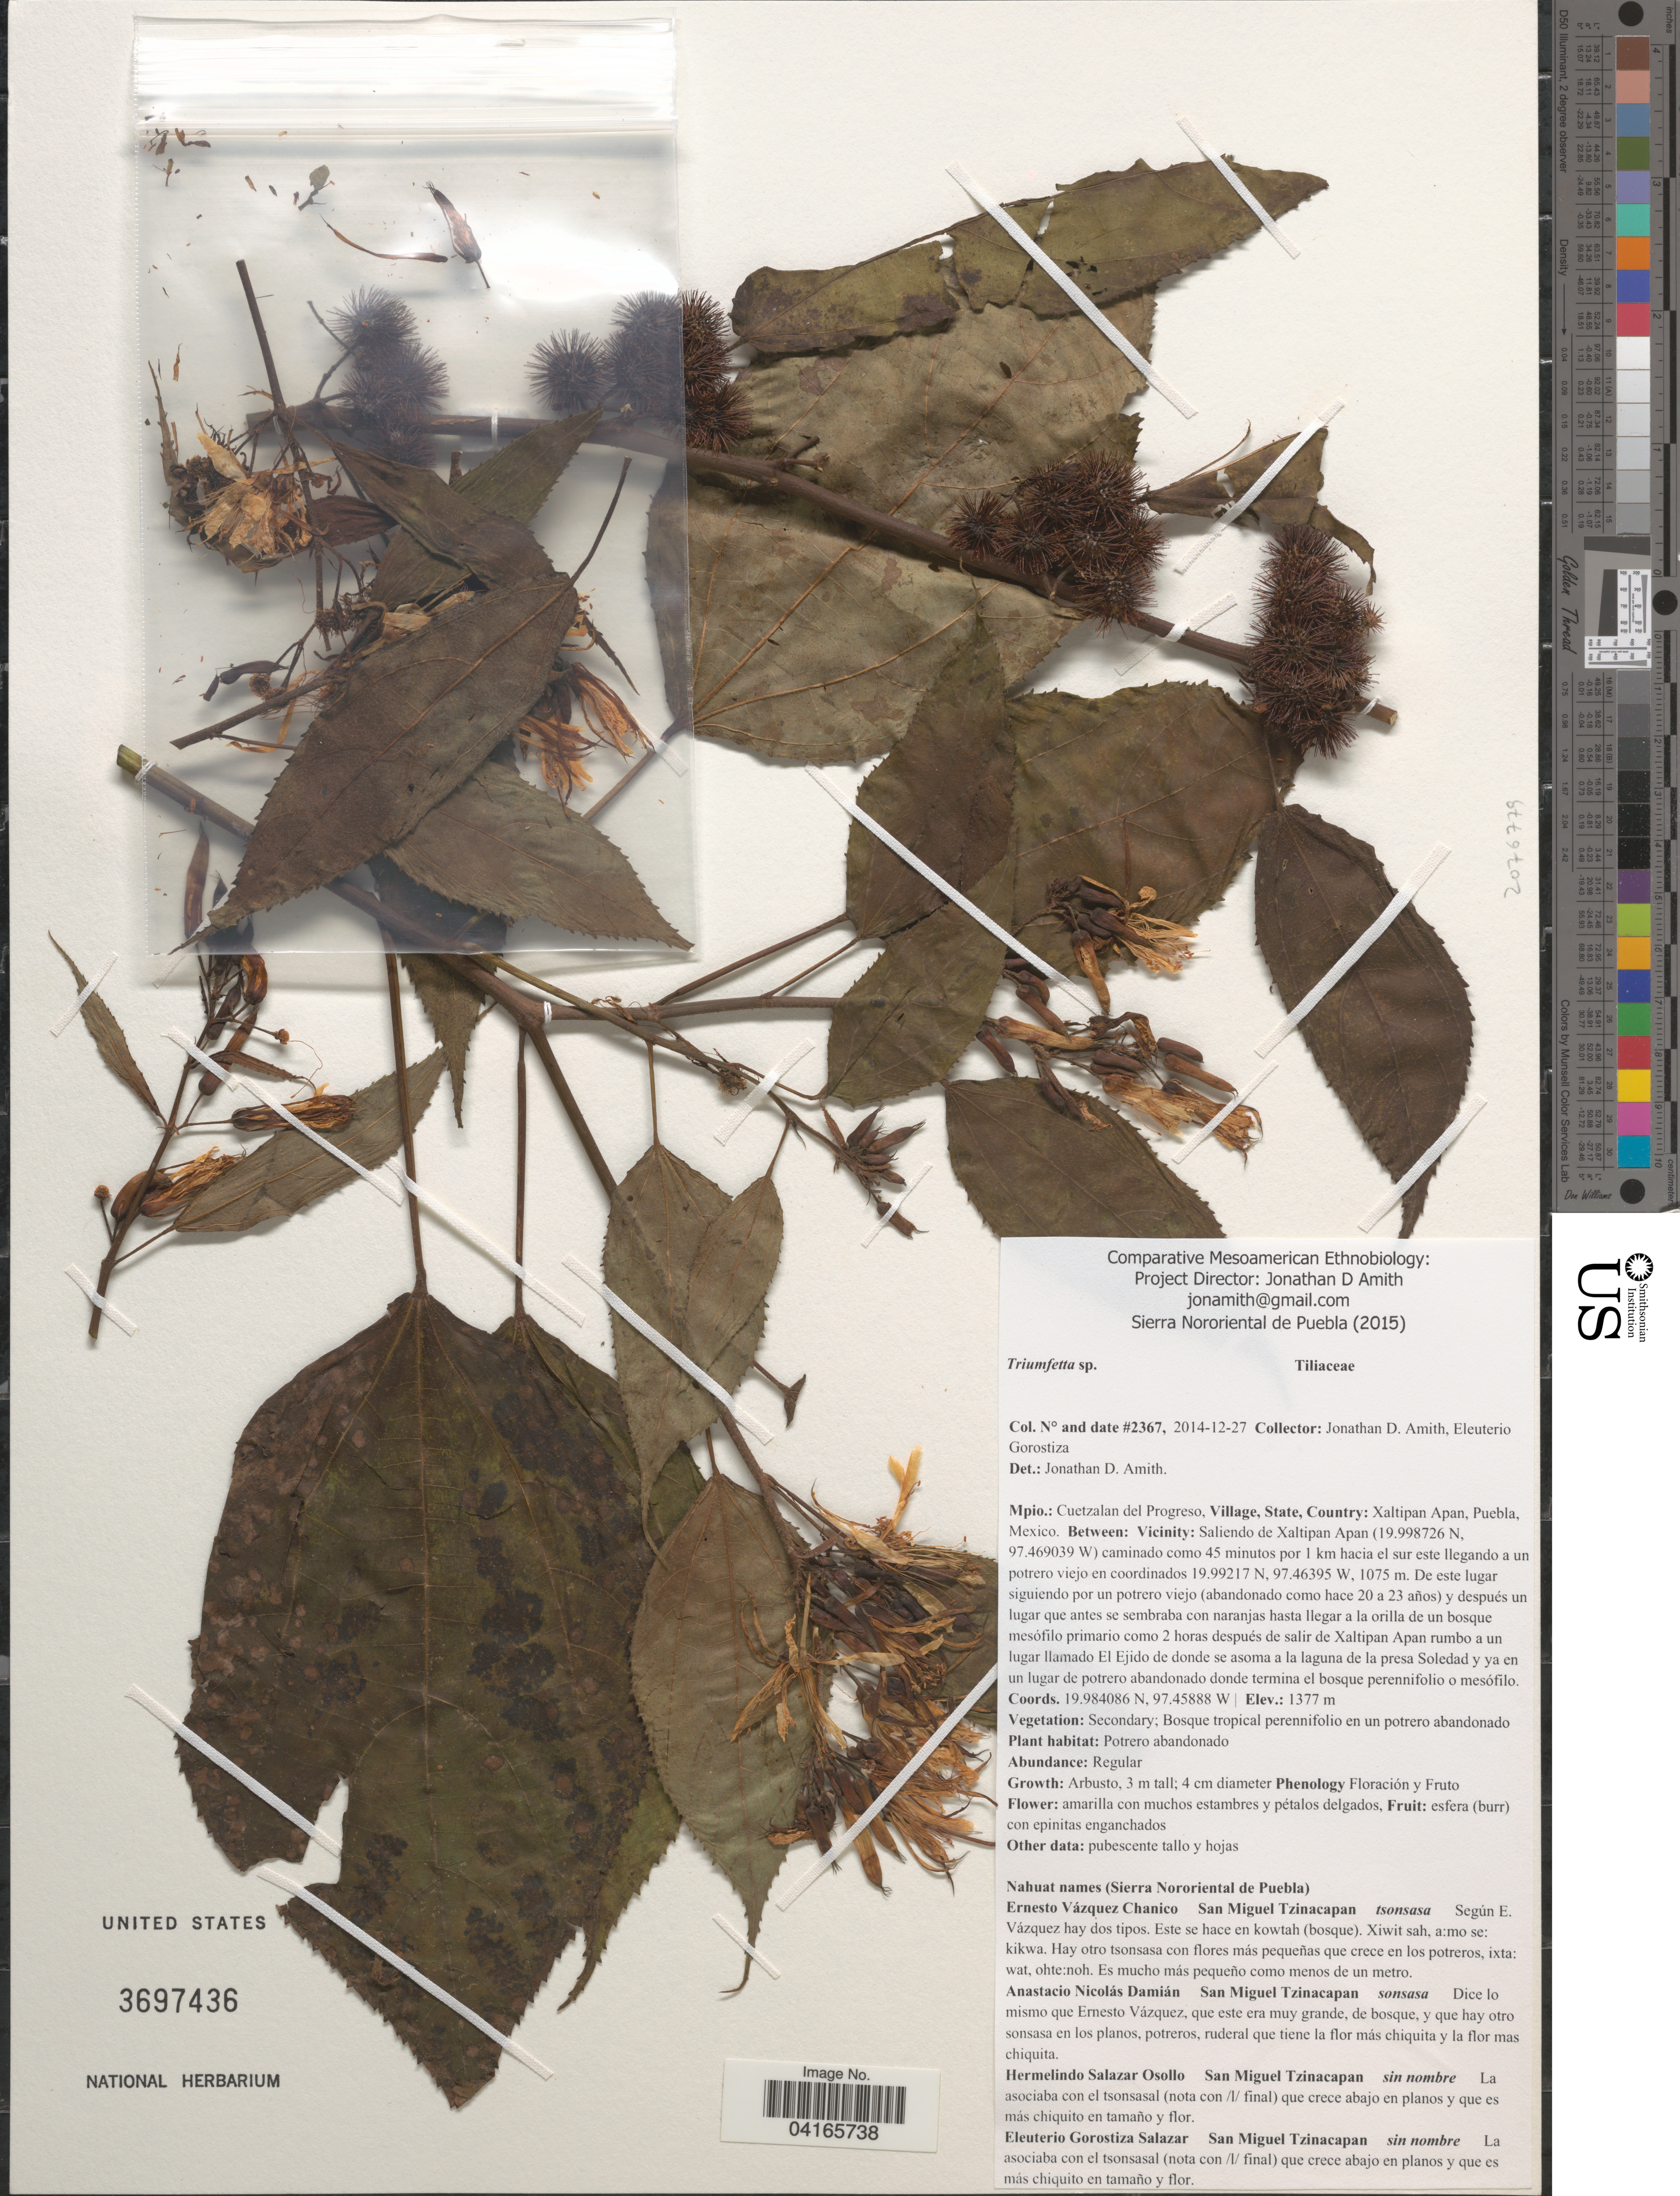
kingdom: Plantae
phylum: Tracheophyta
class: Magnoliopsida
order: Malvales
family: Malvaceae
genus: Triumfetta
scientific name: Triumfetta grandiflora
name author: Vahl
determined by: Dorr, Laurence J., Curator (BOT), Smithsonian Institution - National Museum of Natural History (UNITED STATES)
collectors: J. D. Amith & E. Gorostiza S.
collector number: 2367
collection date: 2014-12-27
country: Mexico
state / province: Puebla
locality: Mpio.: Cuetzalán del Progreso, Village, State, Country: Xaltipan Apan. Between: Vicinity; Saliendo de Xaltipan Apan (19.998726 N, 97.469039 W) caminado como 45 minutos por 1 km hacia el sur este llegando a un portrero viejo en coordinados 19.99217 N, 97.46395 W, 1075 m.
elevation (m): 1377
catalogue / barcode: US 3697436